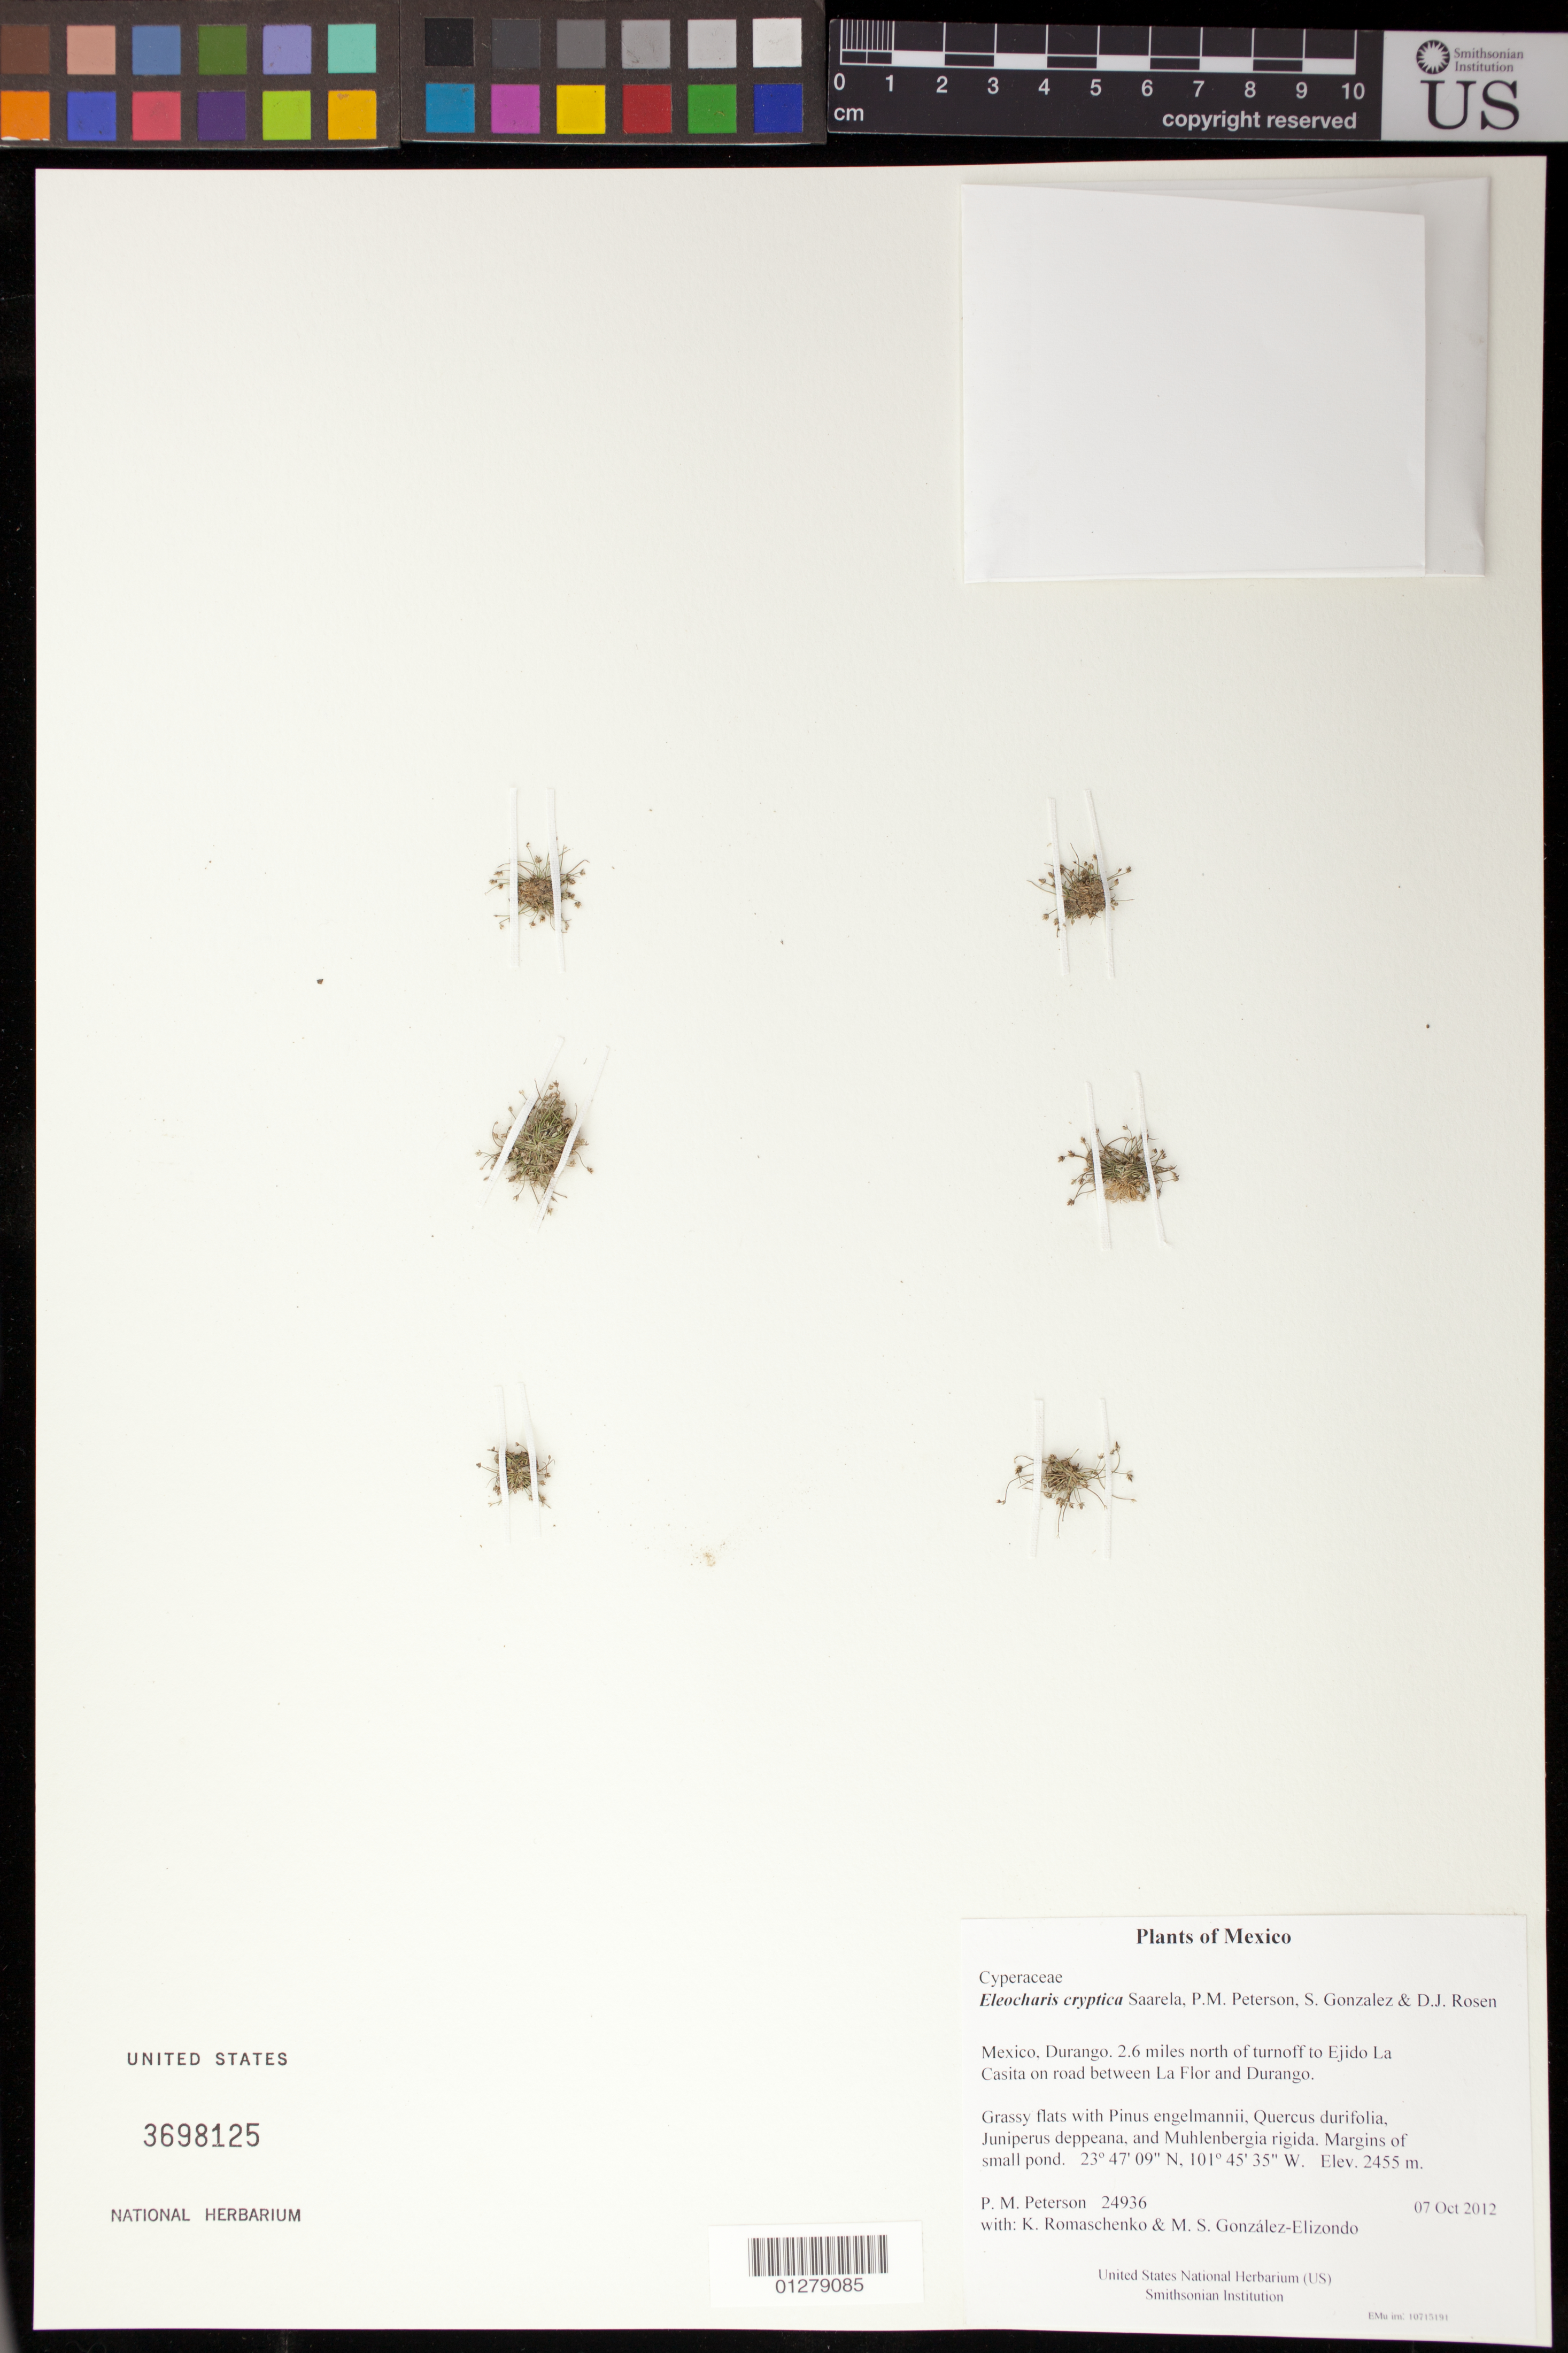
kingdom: Plantae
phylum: Tracheophyta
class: Liliopsida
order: Poales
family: Cyperaceae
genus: Eleocharis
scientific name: Eleocharis cryptica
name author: Saarela et al.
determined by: Saarela, J. M., (CAN), Canadian Museum of Nature (CANADA)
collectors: P. M. Peterson, K. Romaschenko & M. S. González-Elizondo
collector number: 24936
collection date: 2012-10-07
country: Mexico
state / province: Durango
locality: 2.6 miles north of turnoff to Ejido La Casita on road between La Flor and Durango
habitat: Grassy flats on margins of small pond.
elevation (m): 2455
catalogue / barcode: US 3698125